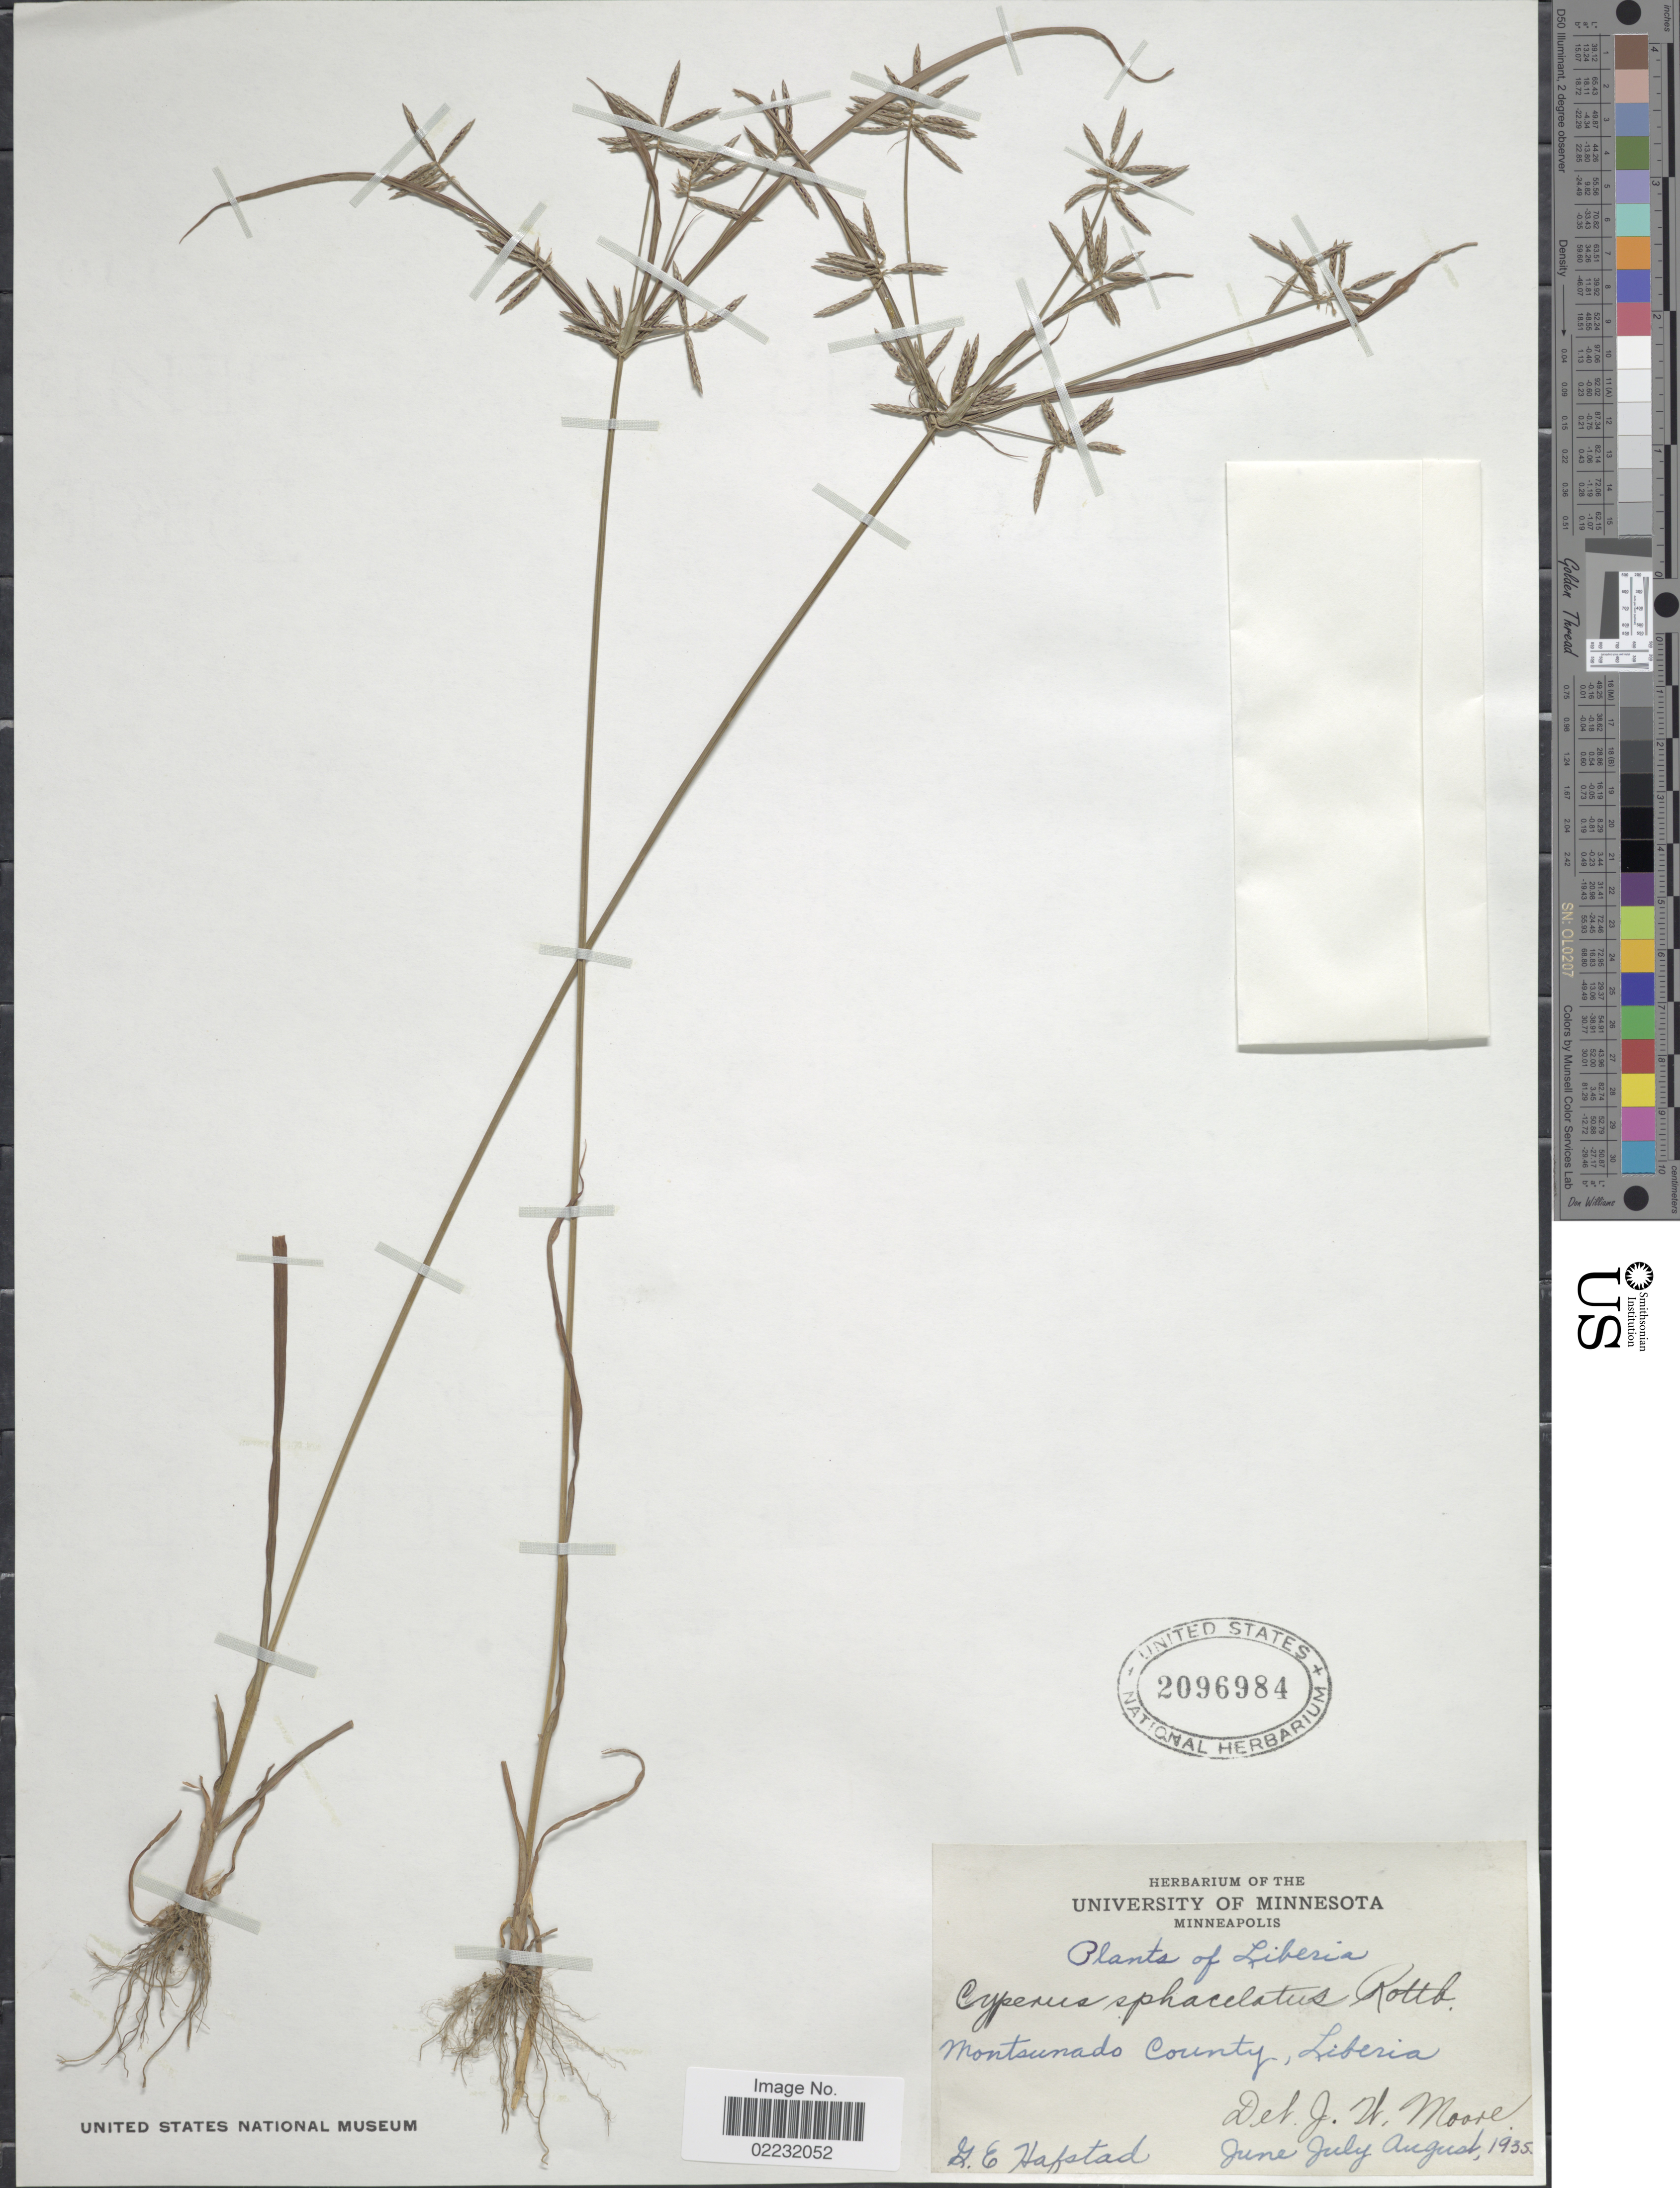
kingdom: Plantae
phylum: Tracheophyta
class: Liliopsida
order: Poales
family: Cyperaceae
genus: Cyperus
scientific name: Cyperus sphacelatus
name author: Rottb.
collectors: G. Hafstad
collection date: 1935-06/1935-08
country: Liberia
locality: Montsunado County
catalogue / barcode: US 2096984